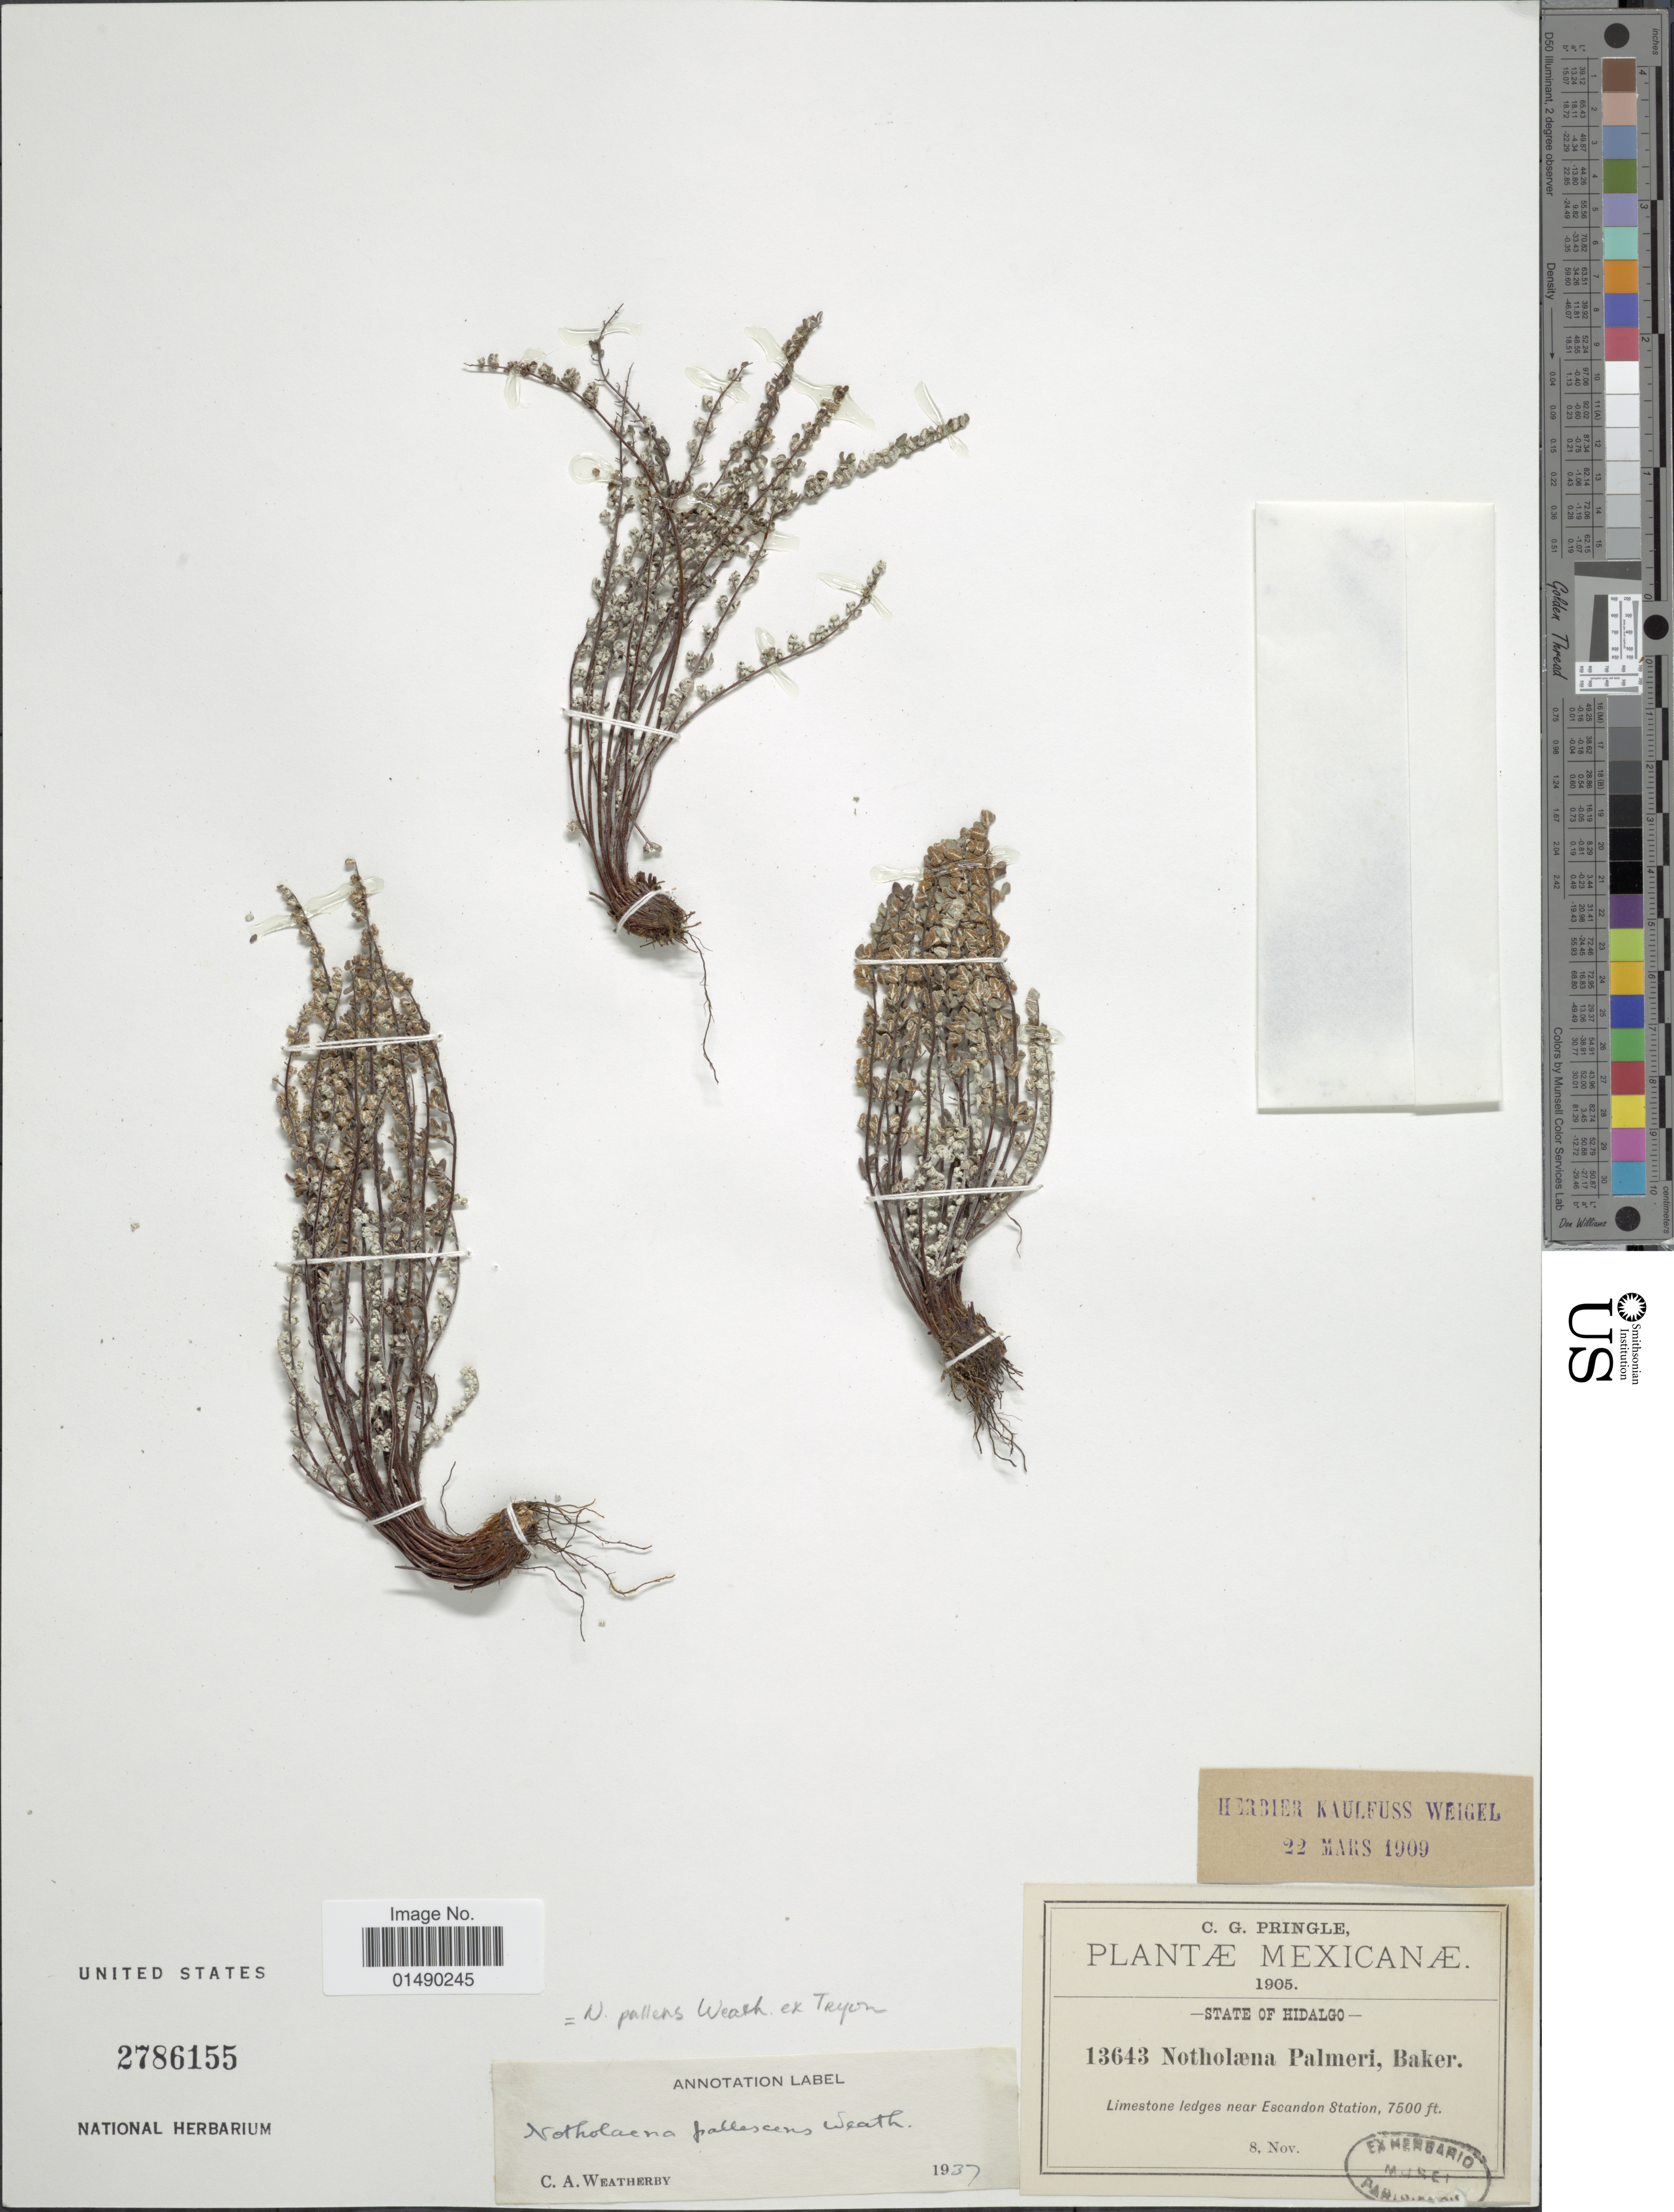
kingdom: Plantae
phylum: Tracheophyta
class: Polypodiopsida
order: Polypodiales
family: Pteridaceae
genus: Argyrochosma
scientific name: Argyrochosma pallens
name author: (Weath.) Windham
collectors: C. G. Pringle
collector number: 13643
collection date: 1905-11-08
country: Mexico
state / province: Hidalgo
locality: Mexicanae, limestone ledges near Escandon Station.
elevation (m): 2286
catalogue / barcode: US 2786155